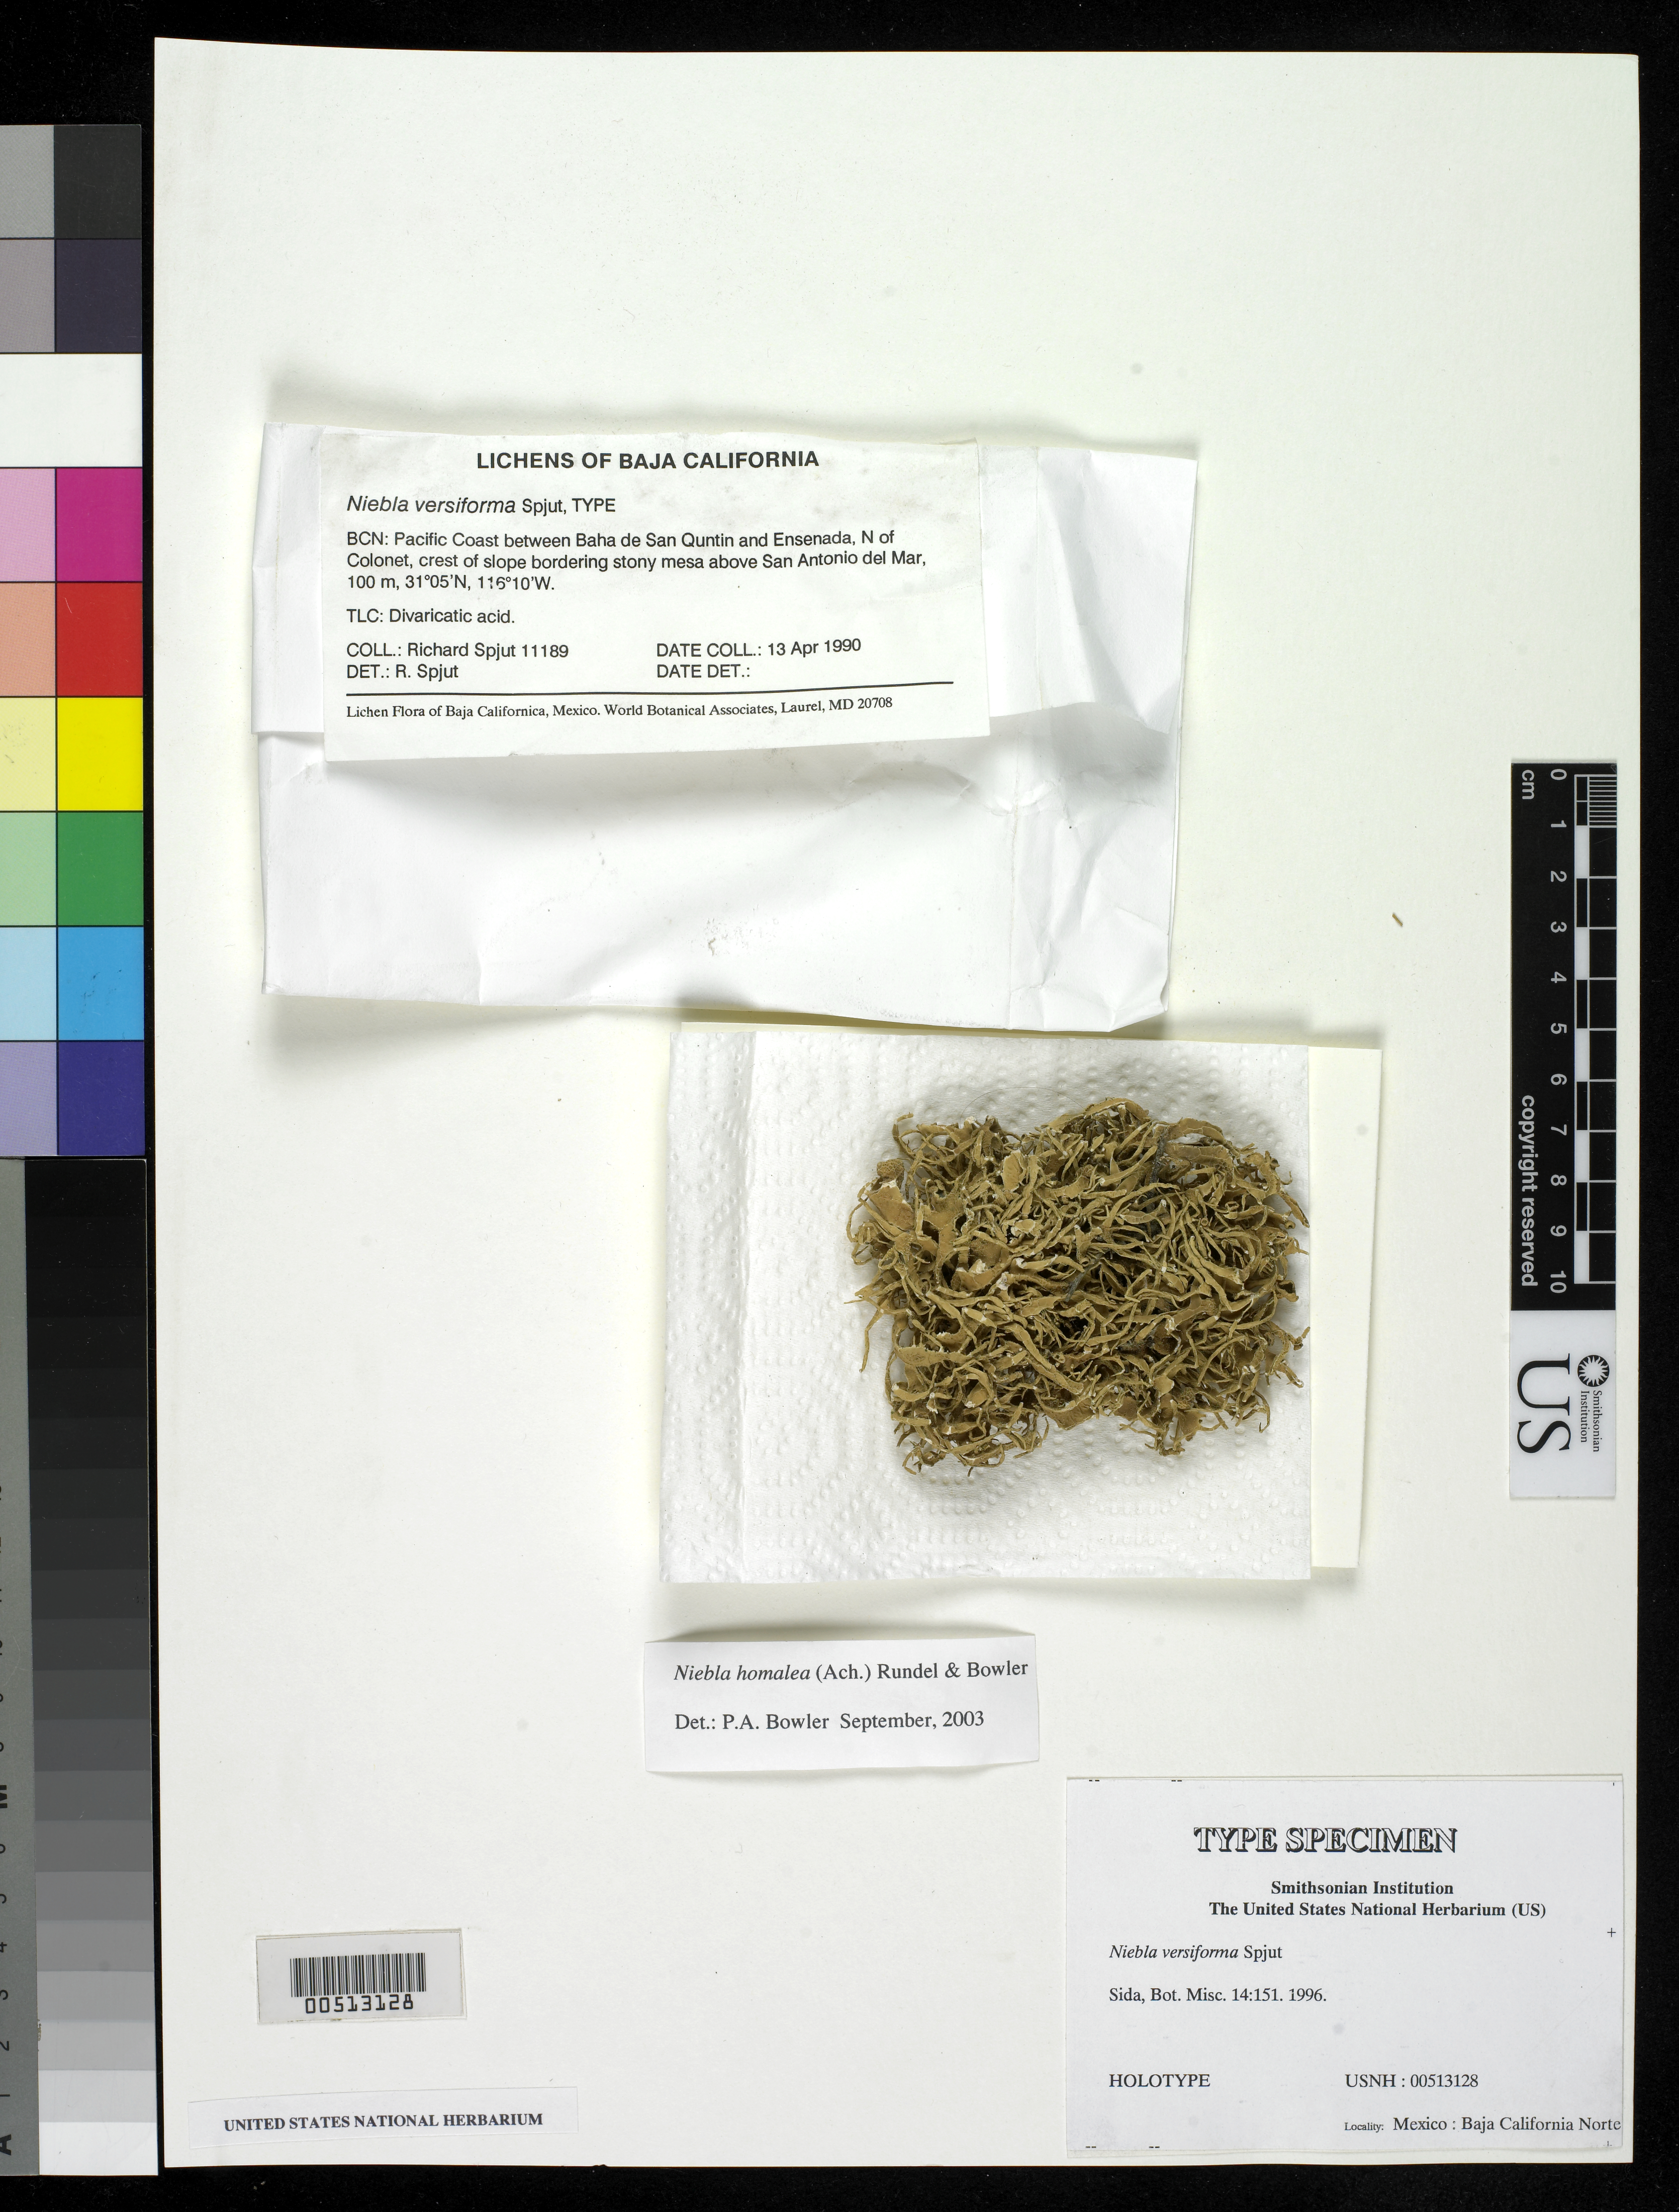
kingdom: Fungi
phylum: Ascomycota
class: Lecanoromycetes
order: Lecanorales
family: Ramalinaceae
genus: Niebla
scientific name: Niebla versiforma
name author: Spjut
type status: Holotype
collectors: R. Spjut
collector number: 11189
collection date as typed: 13 Apr 1990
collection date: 1990-04-13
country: Mexico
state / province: Baja California Norte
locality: Pacific coast between Bahia de San Quintin & Ensenada, N of Colonet, crest of slope bordering mesa above San Antonio del Mar.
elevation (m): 100